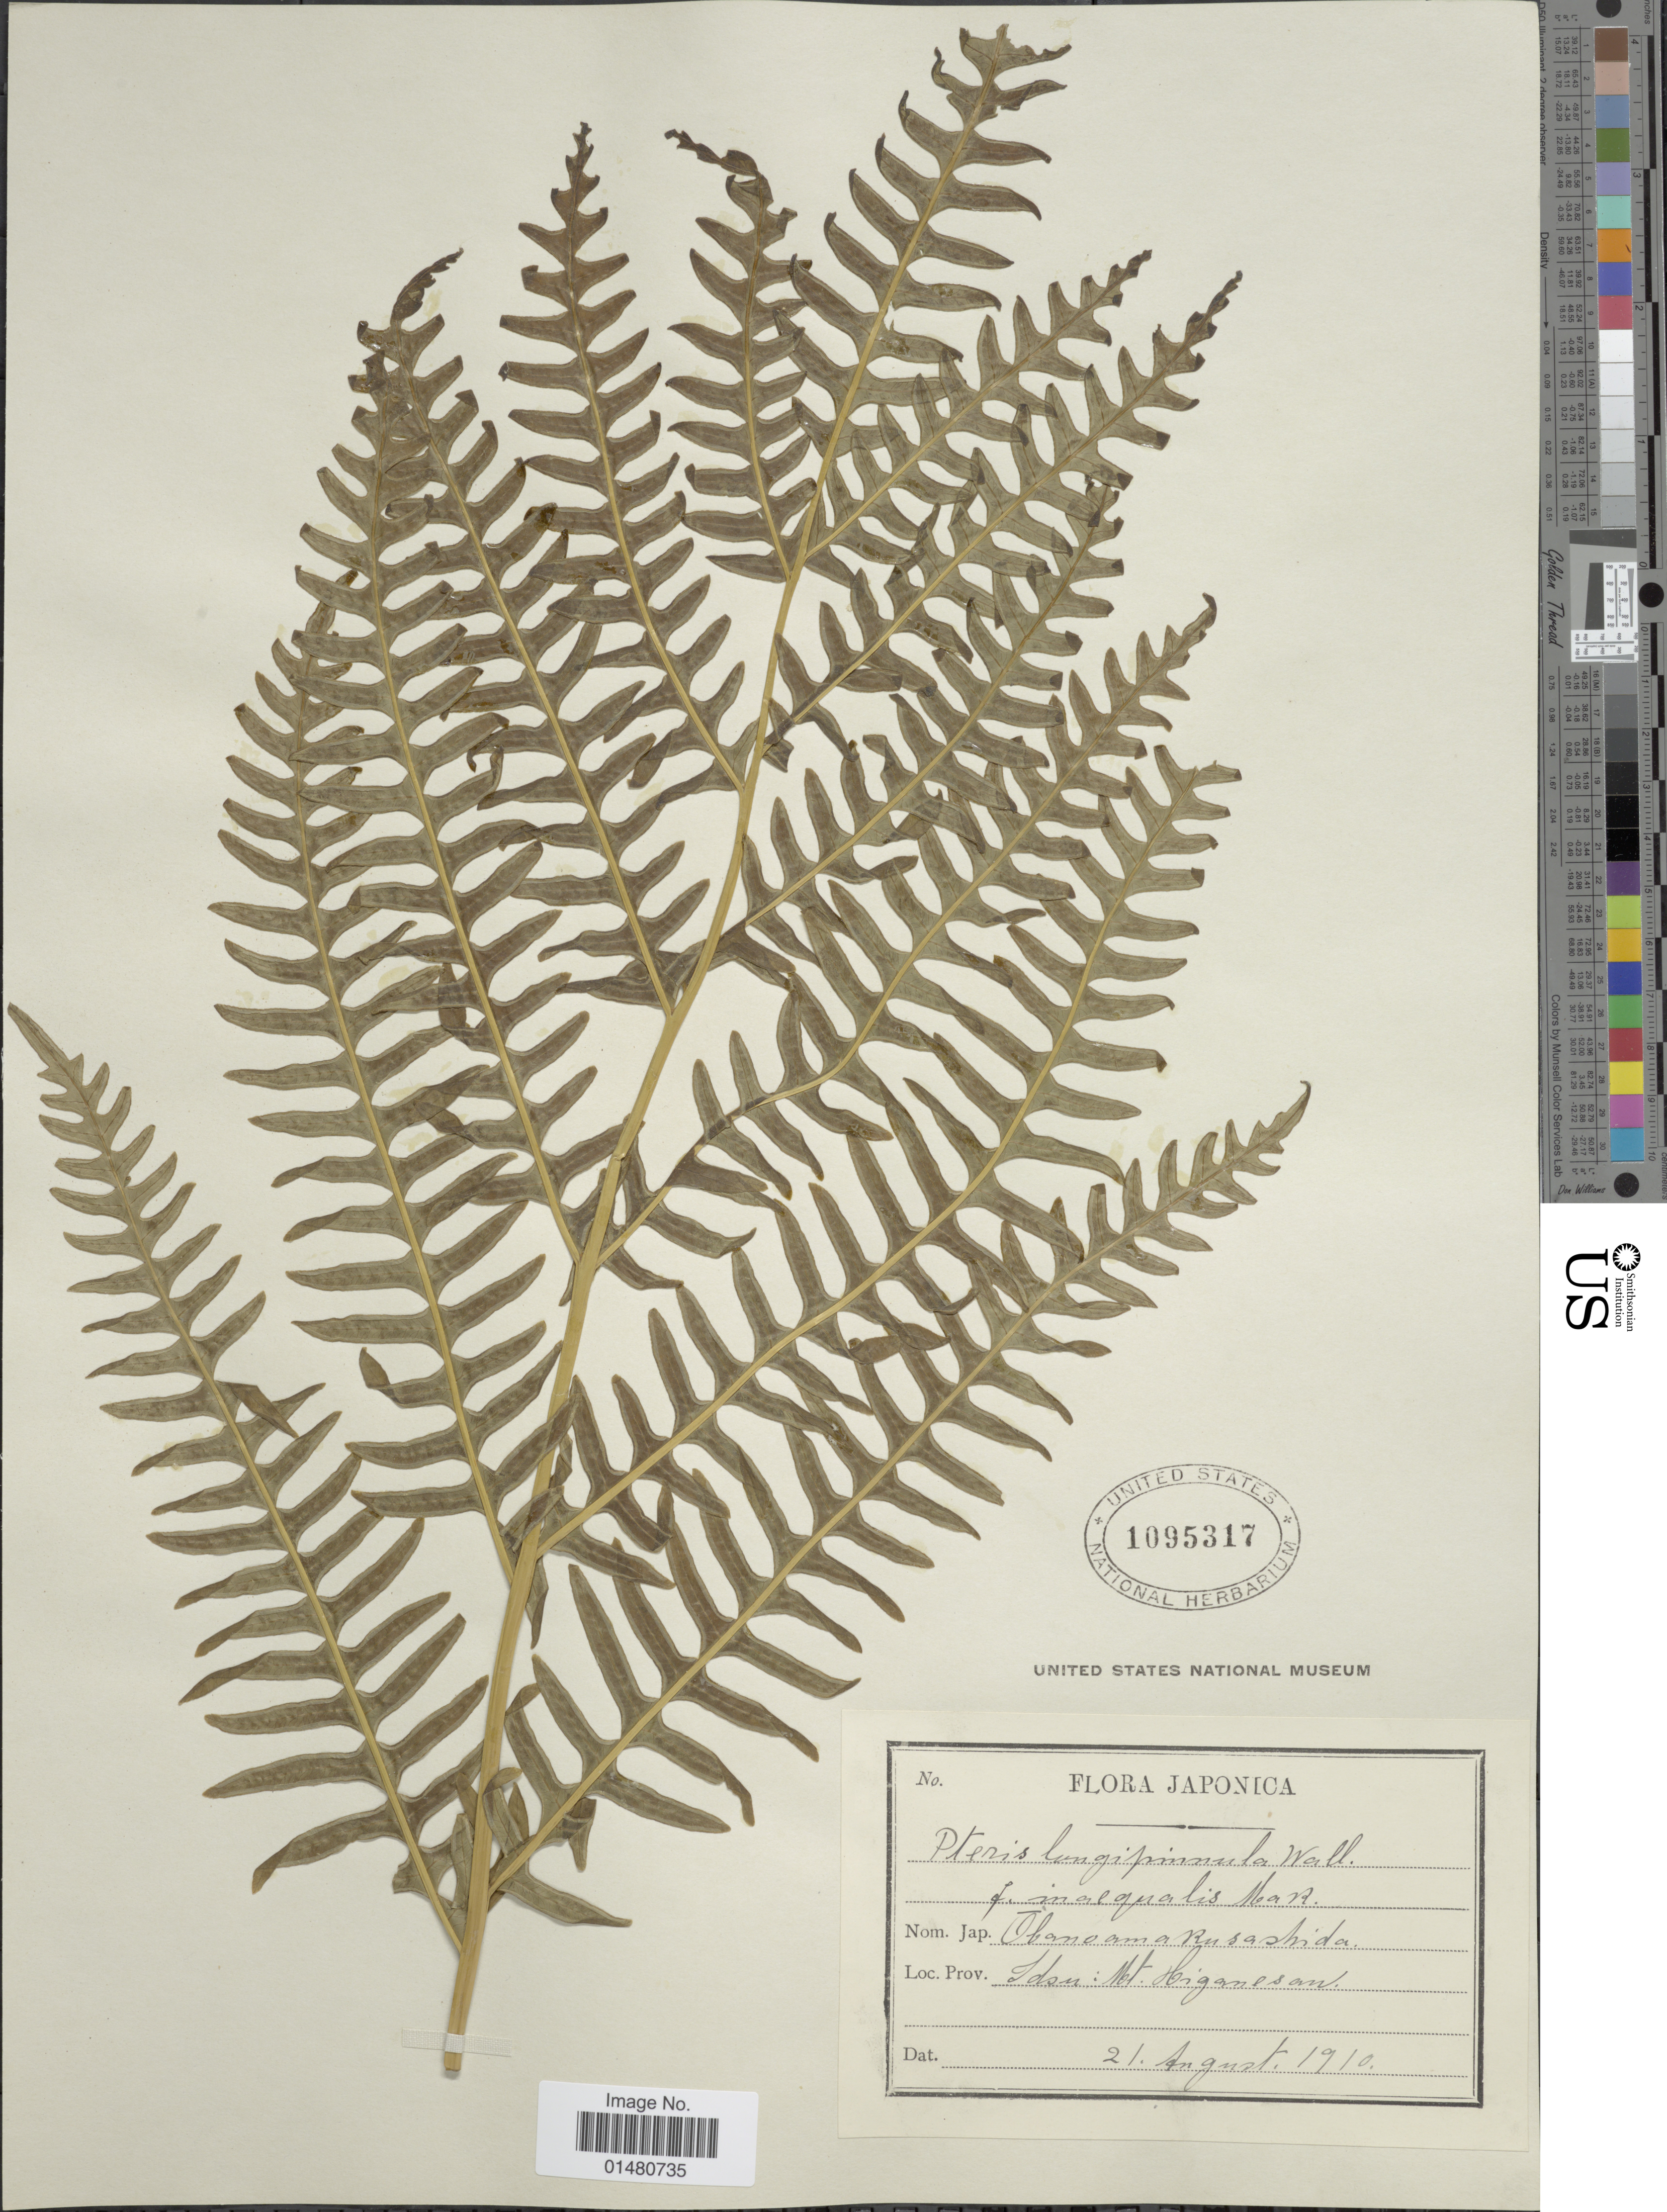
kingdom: Plantae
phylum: Tracheophyta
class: Polypodiopsida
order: Polypodiales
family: Pteridaceae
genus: Pteris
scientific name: Pteris longipinnula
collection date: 1910-08-21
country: Japan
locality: Izu: Mt Higanesan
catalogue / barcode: US 1095317